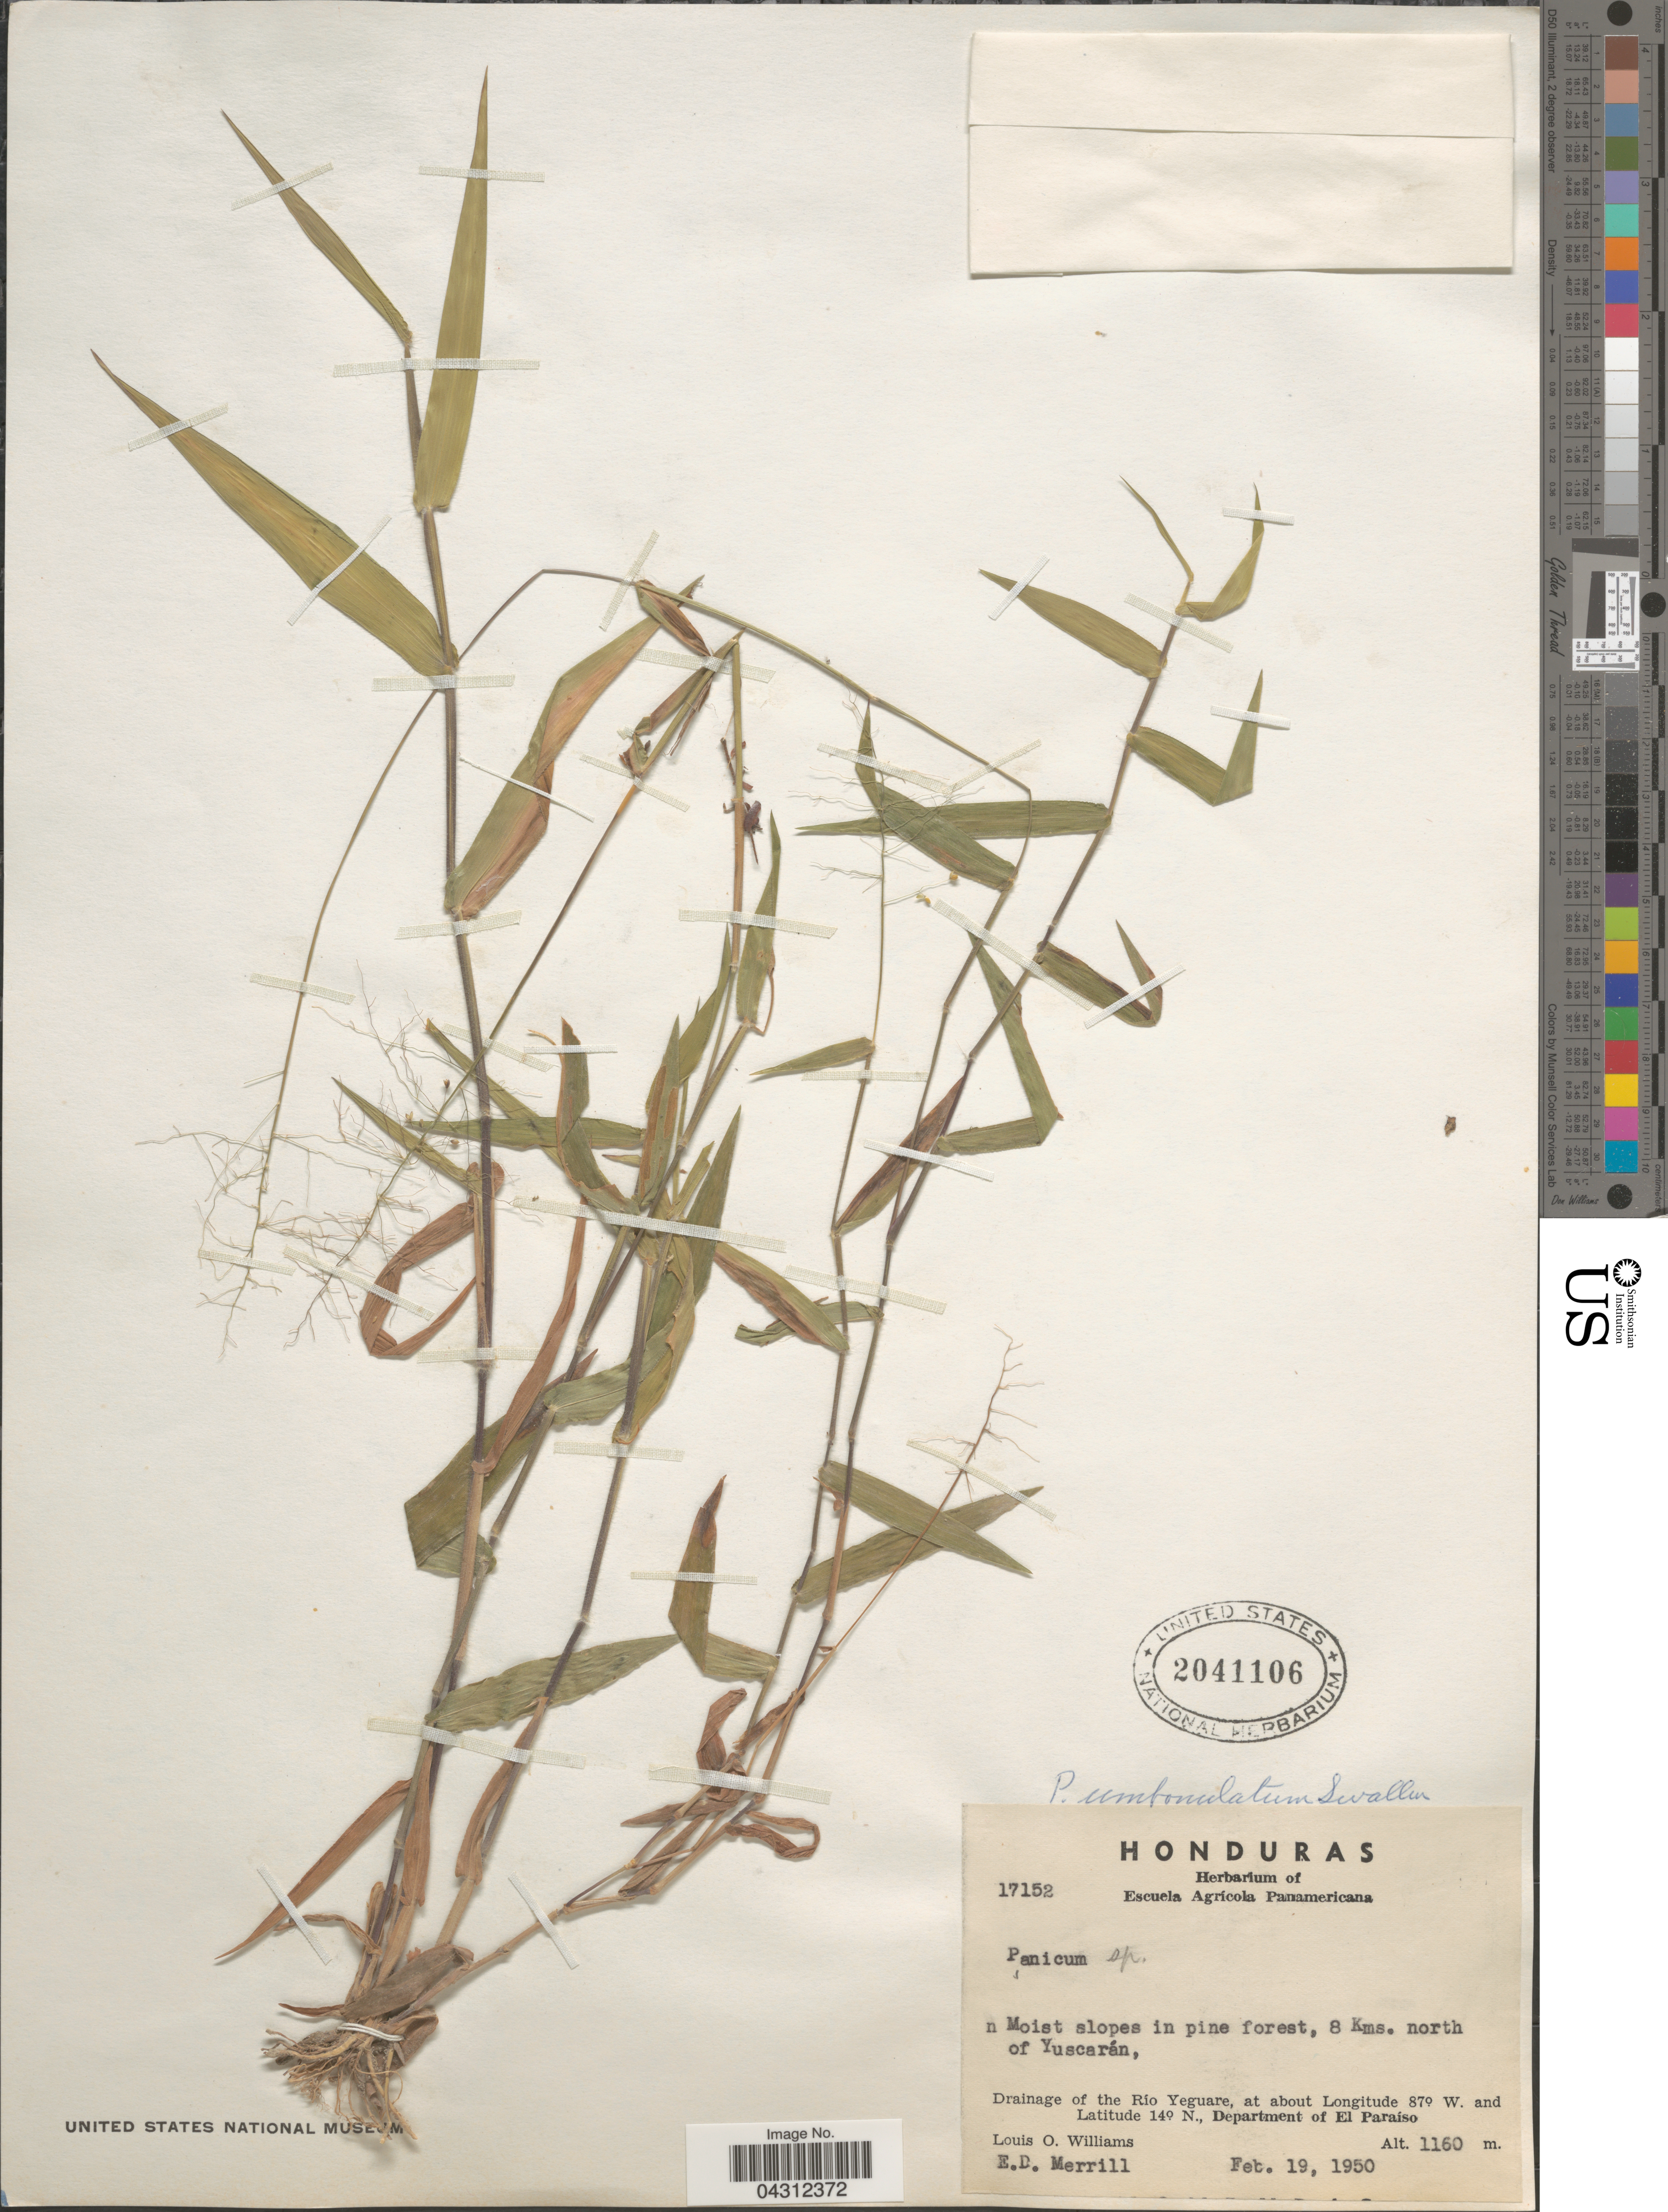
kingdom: Plantae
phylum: Tracheophyta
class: Liliopsida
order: Poales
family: Poaceae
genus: Dichanthelium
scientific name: Dichanthelium umbonulatum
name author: (Swallen) Davidse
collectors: L. O. Williams & E. D. Merrill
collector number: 17152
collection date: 1950-02-19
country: Honduras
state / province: El Paraiso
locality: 8 Kms. north of Yuscarán. Drainage of the Río Yeguare, Department of El Paraíso.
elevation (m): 1160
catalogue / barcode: US 2041106